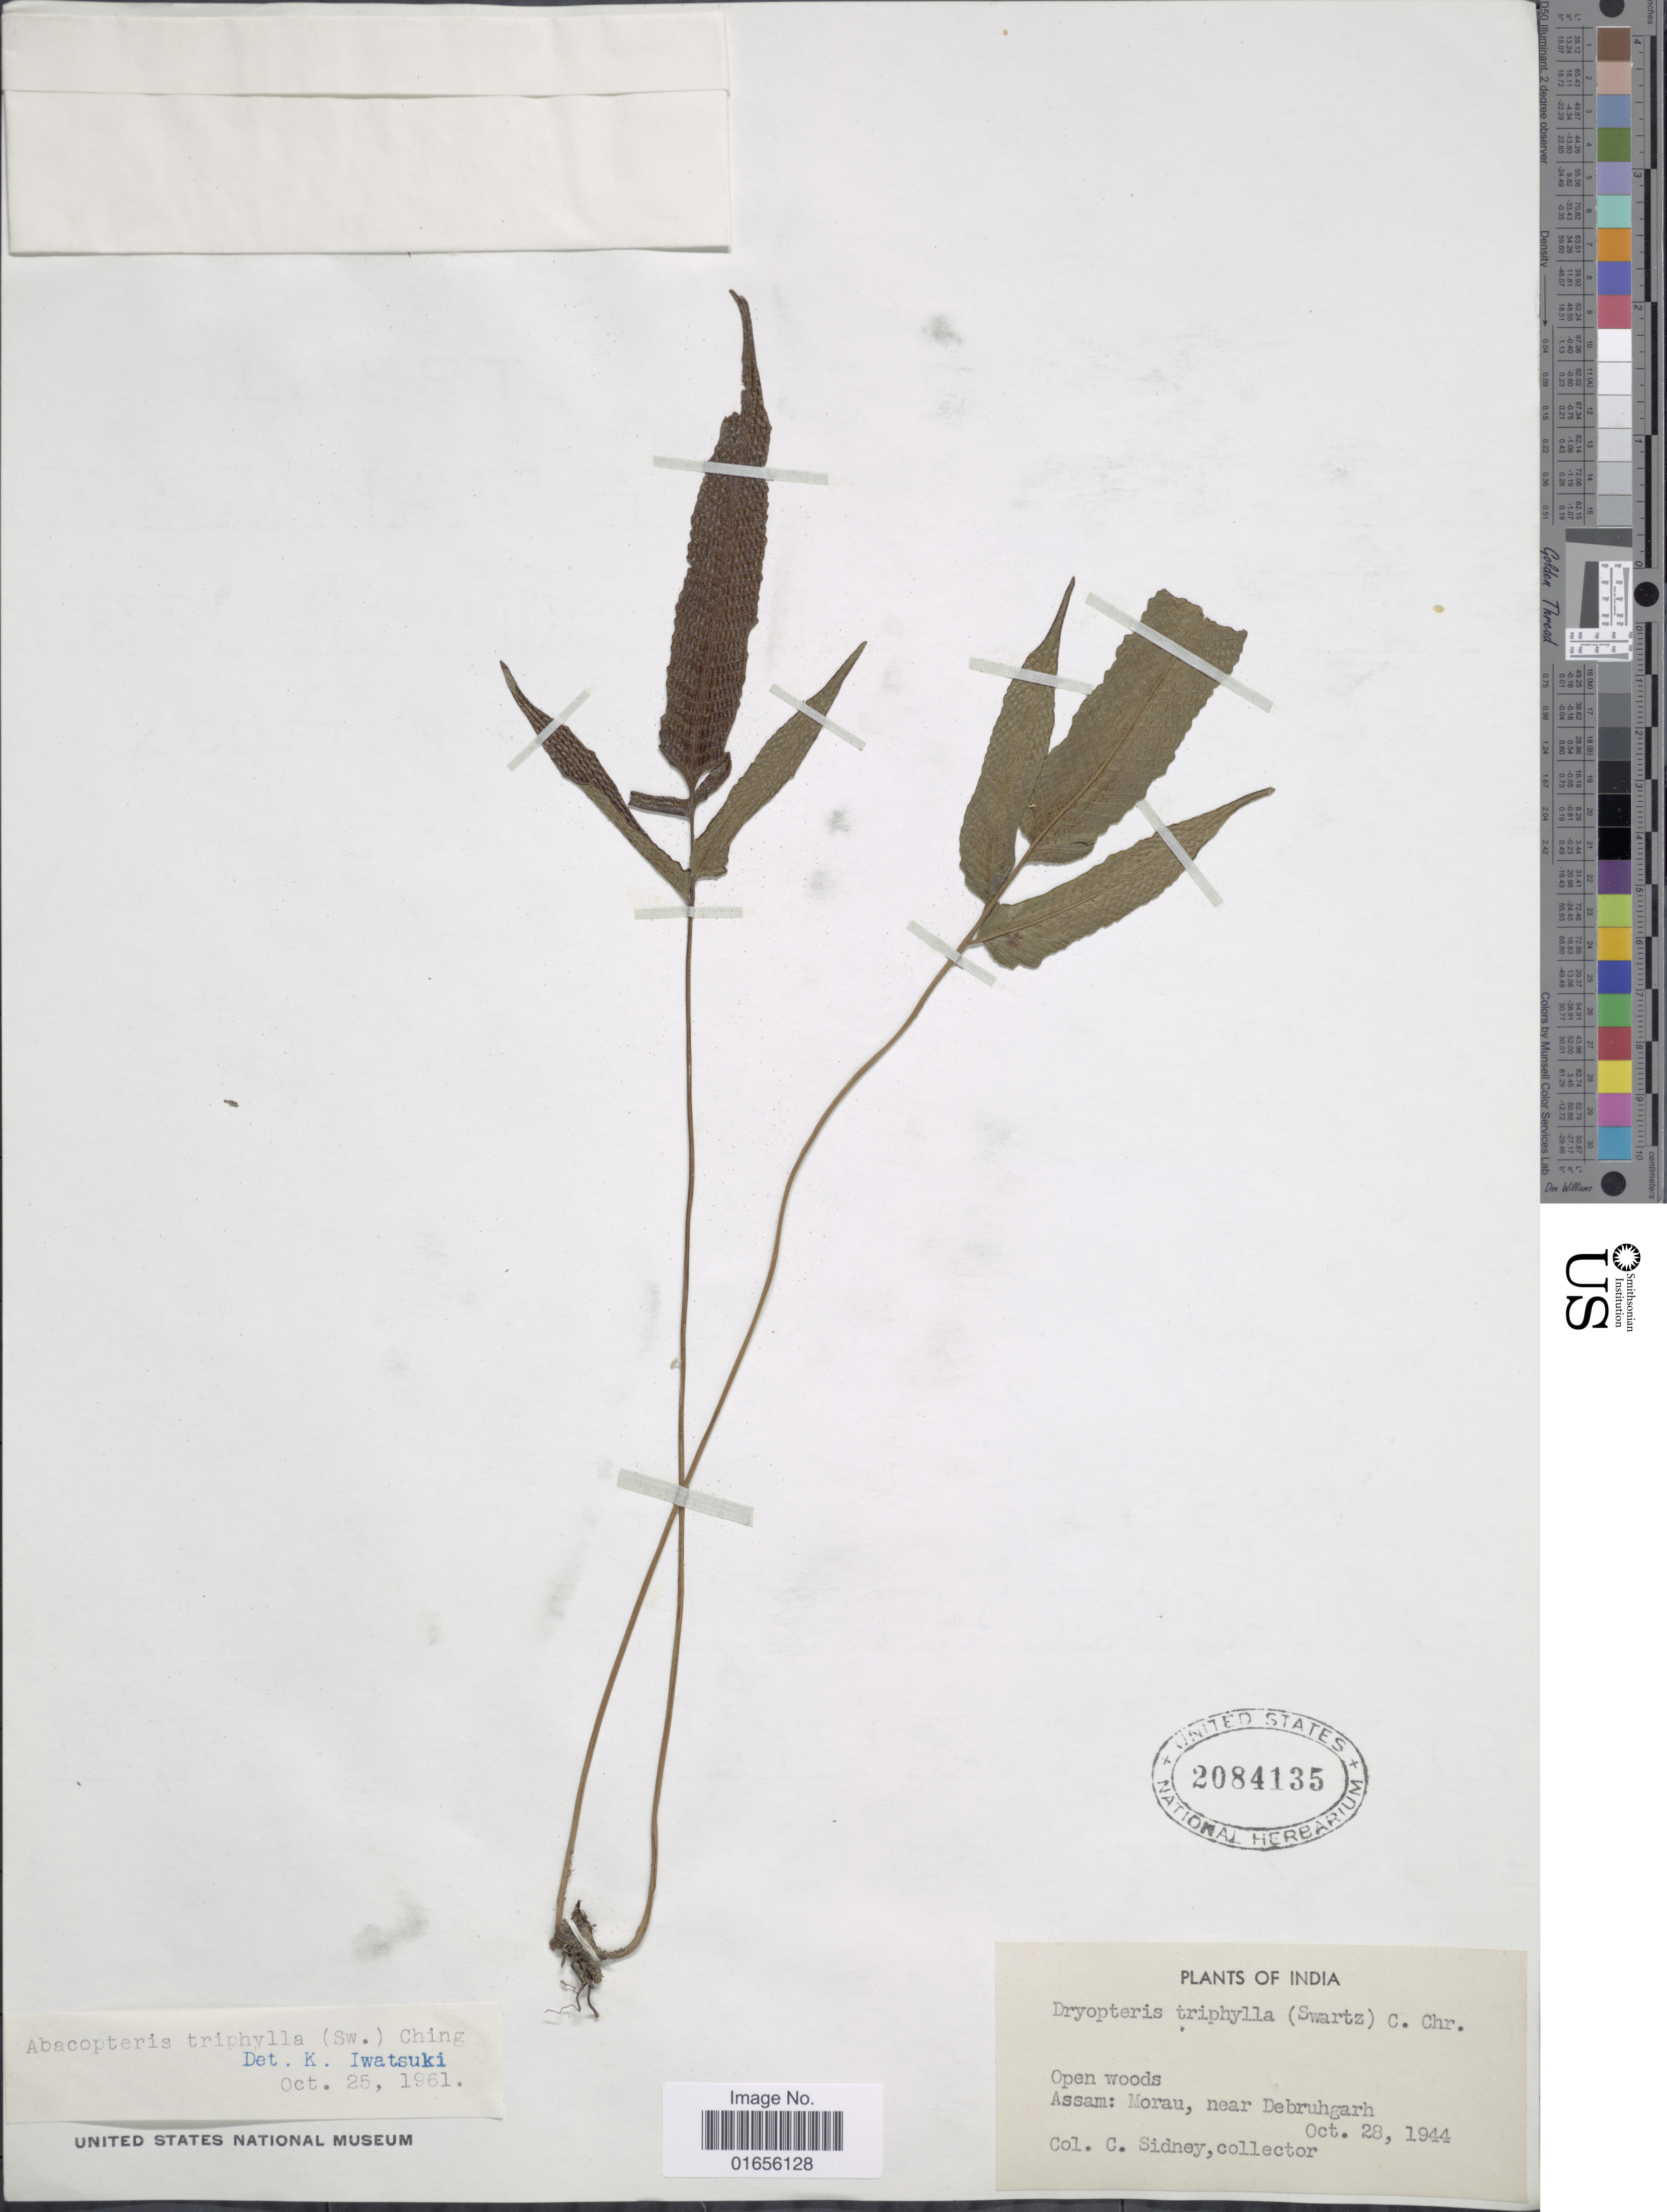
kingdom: Plantae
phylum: Tracheophyta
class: Polypodiopsida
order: Polypodiales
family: Thelypteridaceae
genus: Pronephrium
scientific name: Pronephrium triphyllum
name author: (Sw.) Holttum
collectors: C. Sidney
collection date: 1944-10-28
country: India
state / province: Assam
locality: Assan: Morau, near Debruhgarh, India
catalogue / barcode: US 2084135